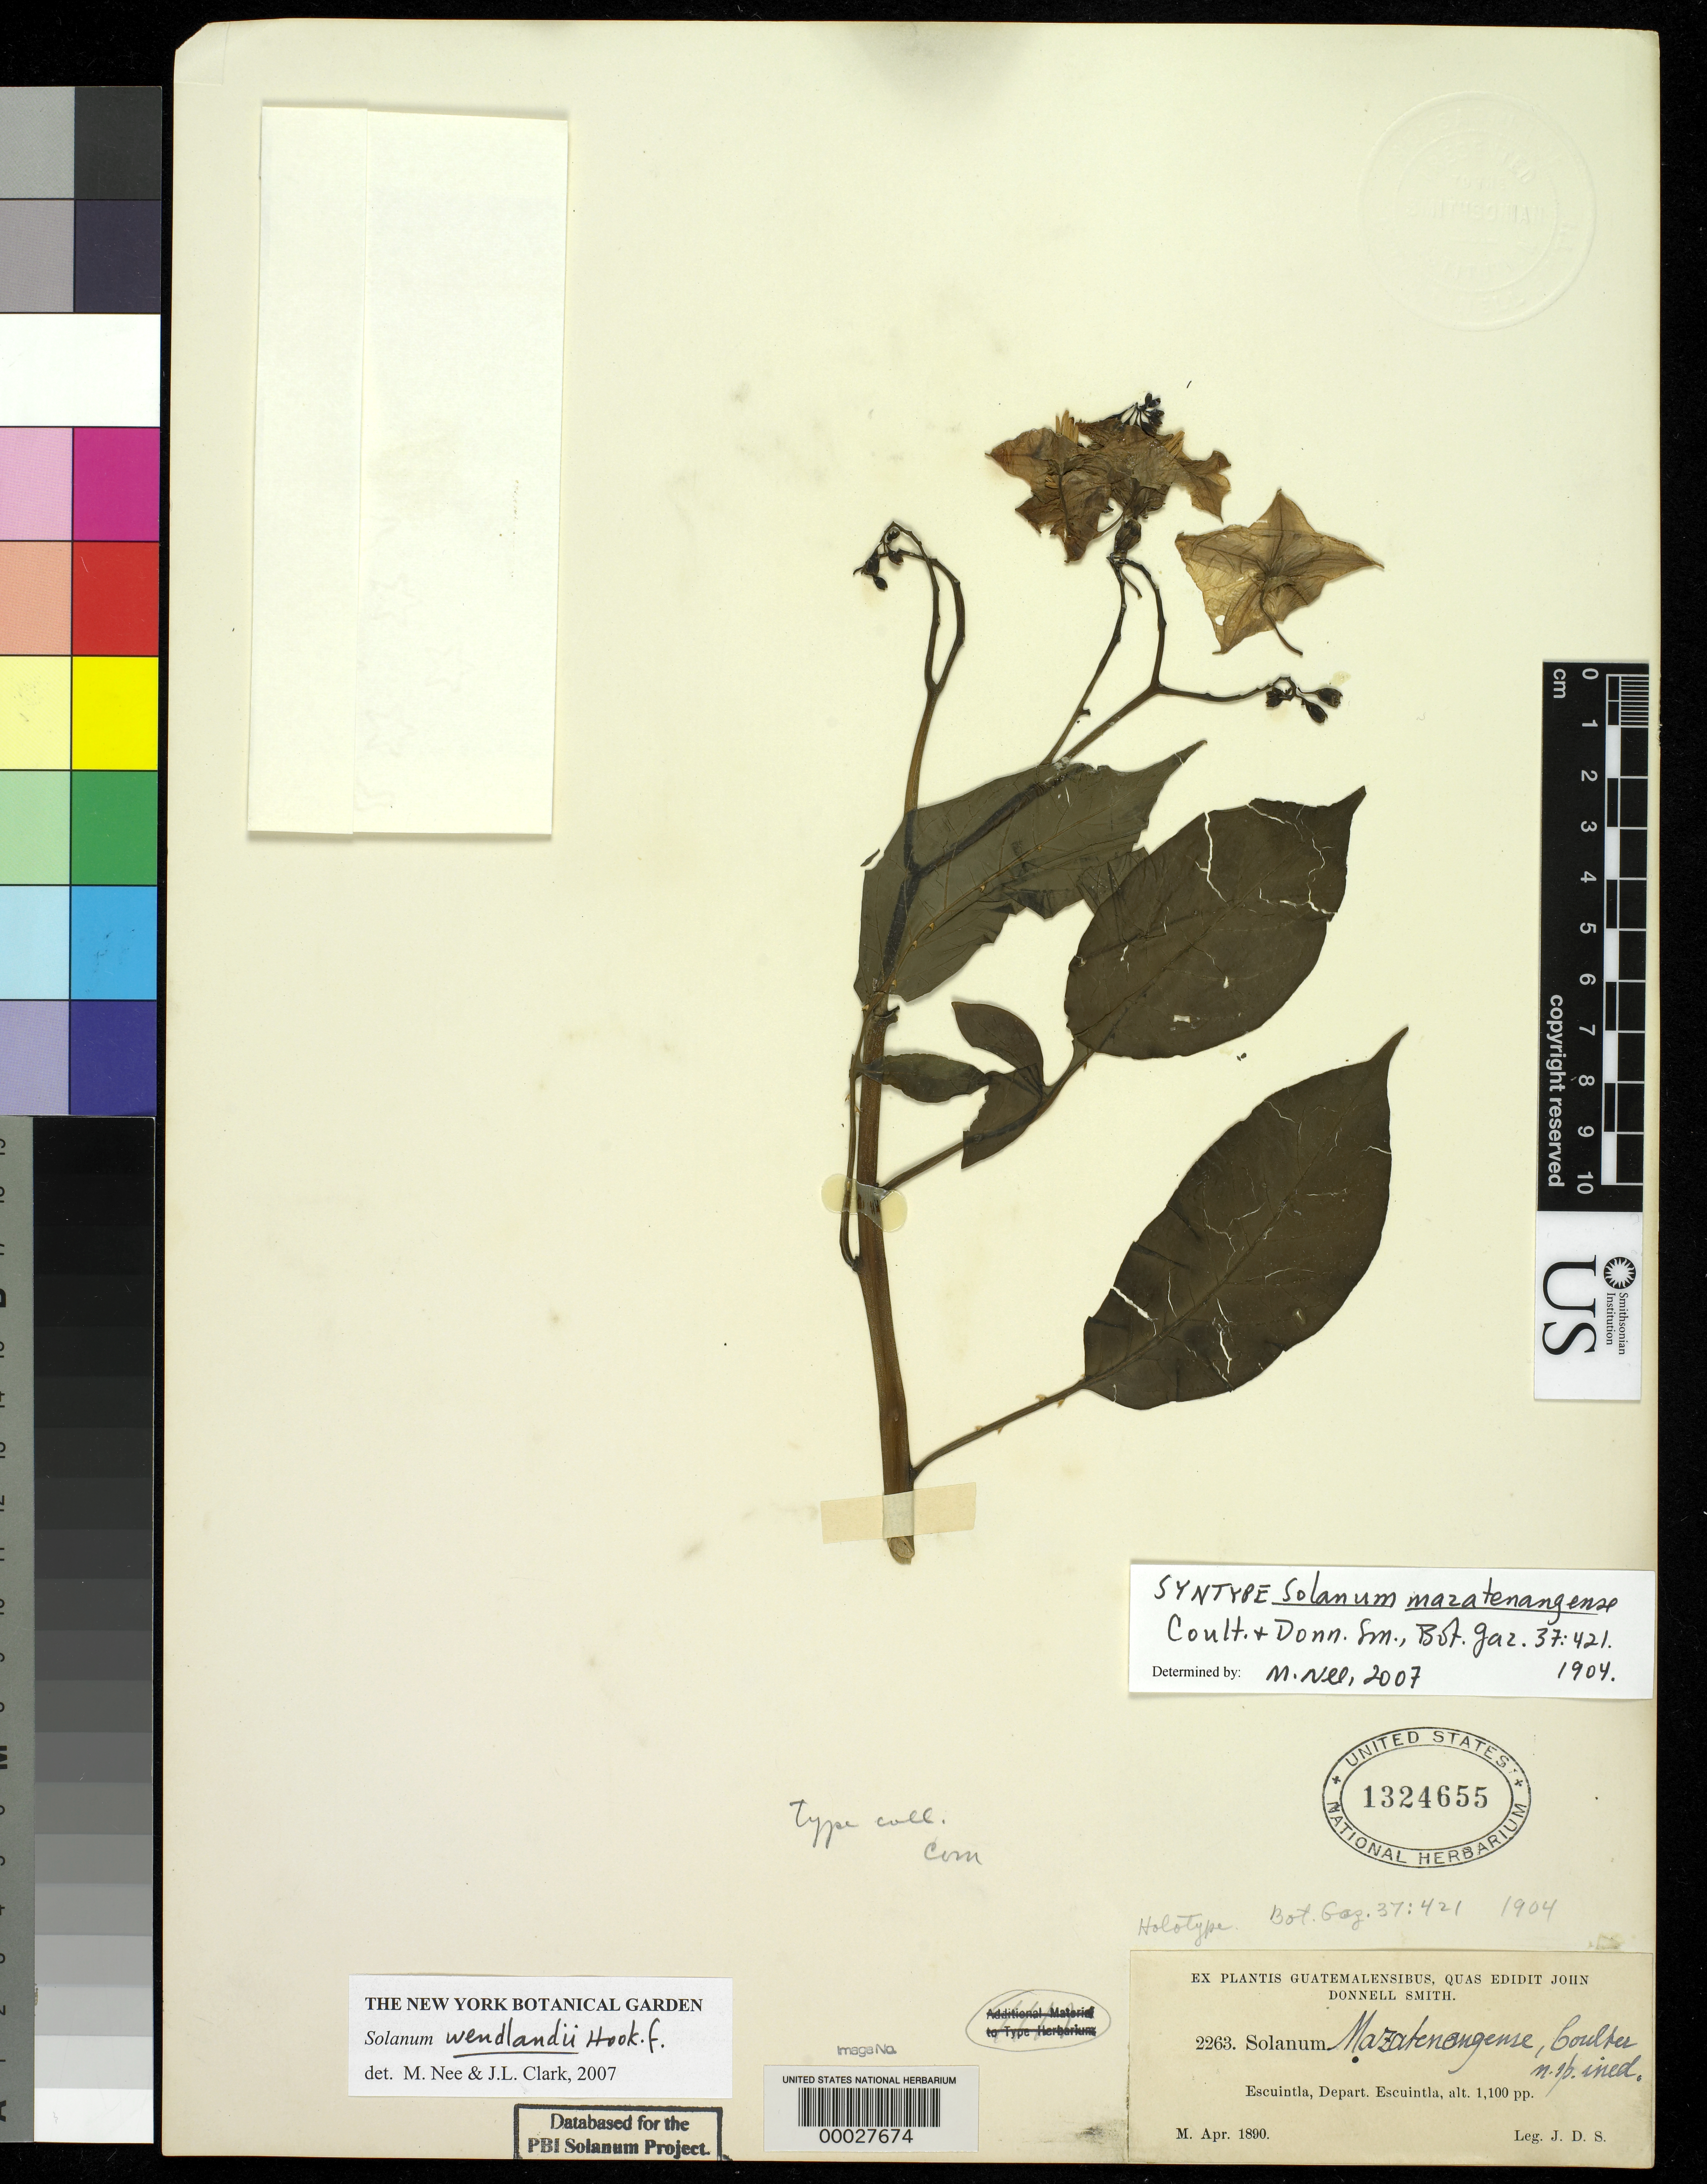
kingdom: Plantae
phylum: Tracheophyta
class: Magnoliopsida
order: Solanales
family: Solanaceae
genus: Solanum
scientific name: Solanum mazatenangense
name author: J.M. Coult. & Donn. Sm.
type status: Syntype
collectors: J. Donnell Smith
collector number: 2263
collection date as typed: Apr 1890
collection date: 1890-04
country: Guatemala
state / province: Escuintla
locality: Escuintla.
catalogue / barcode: US 1324655